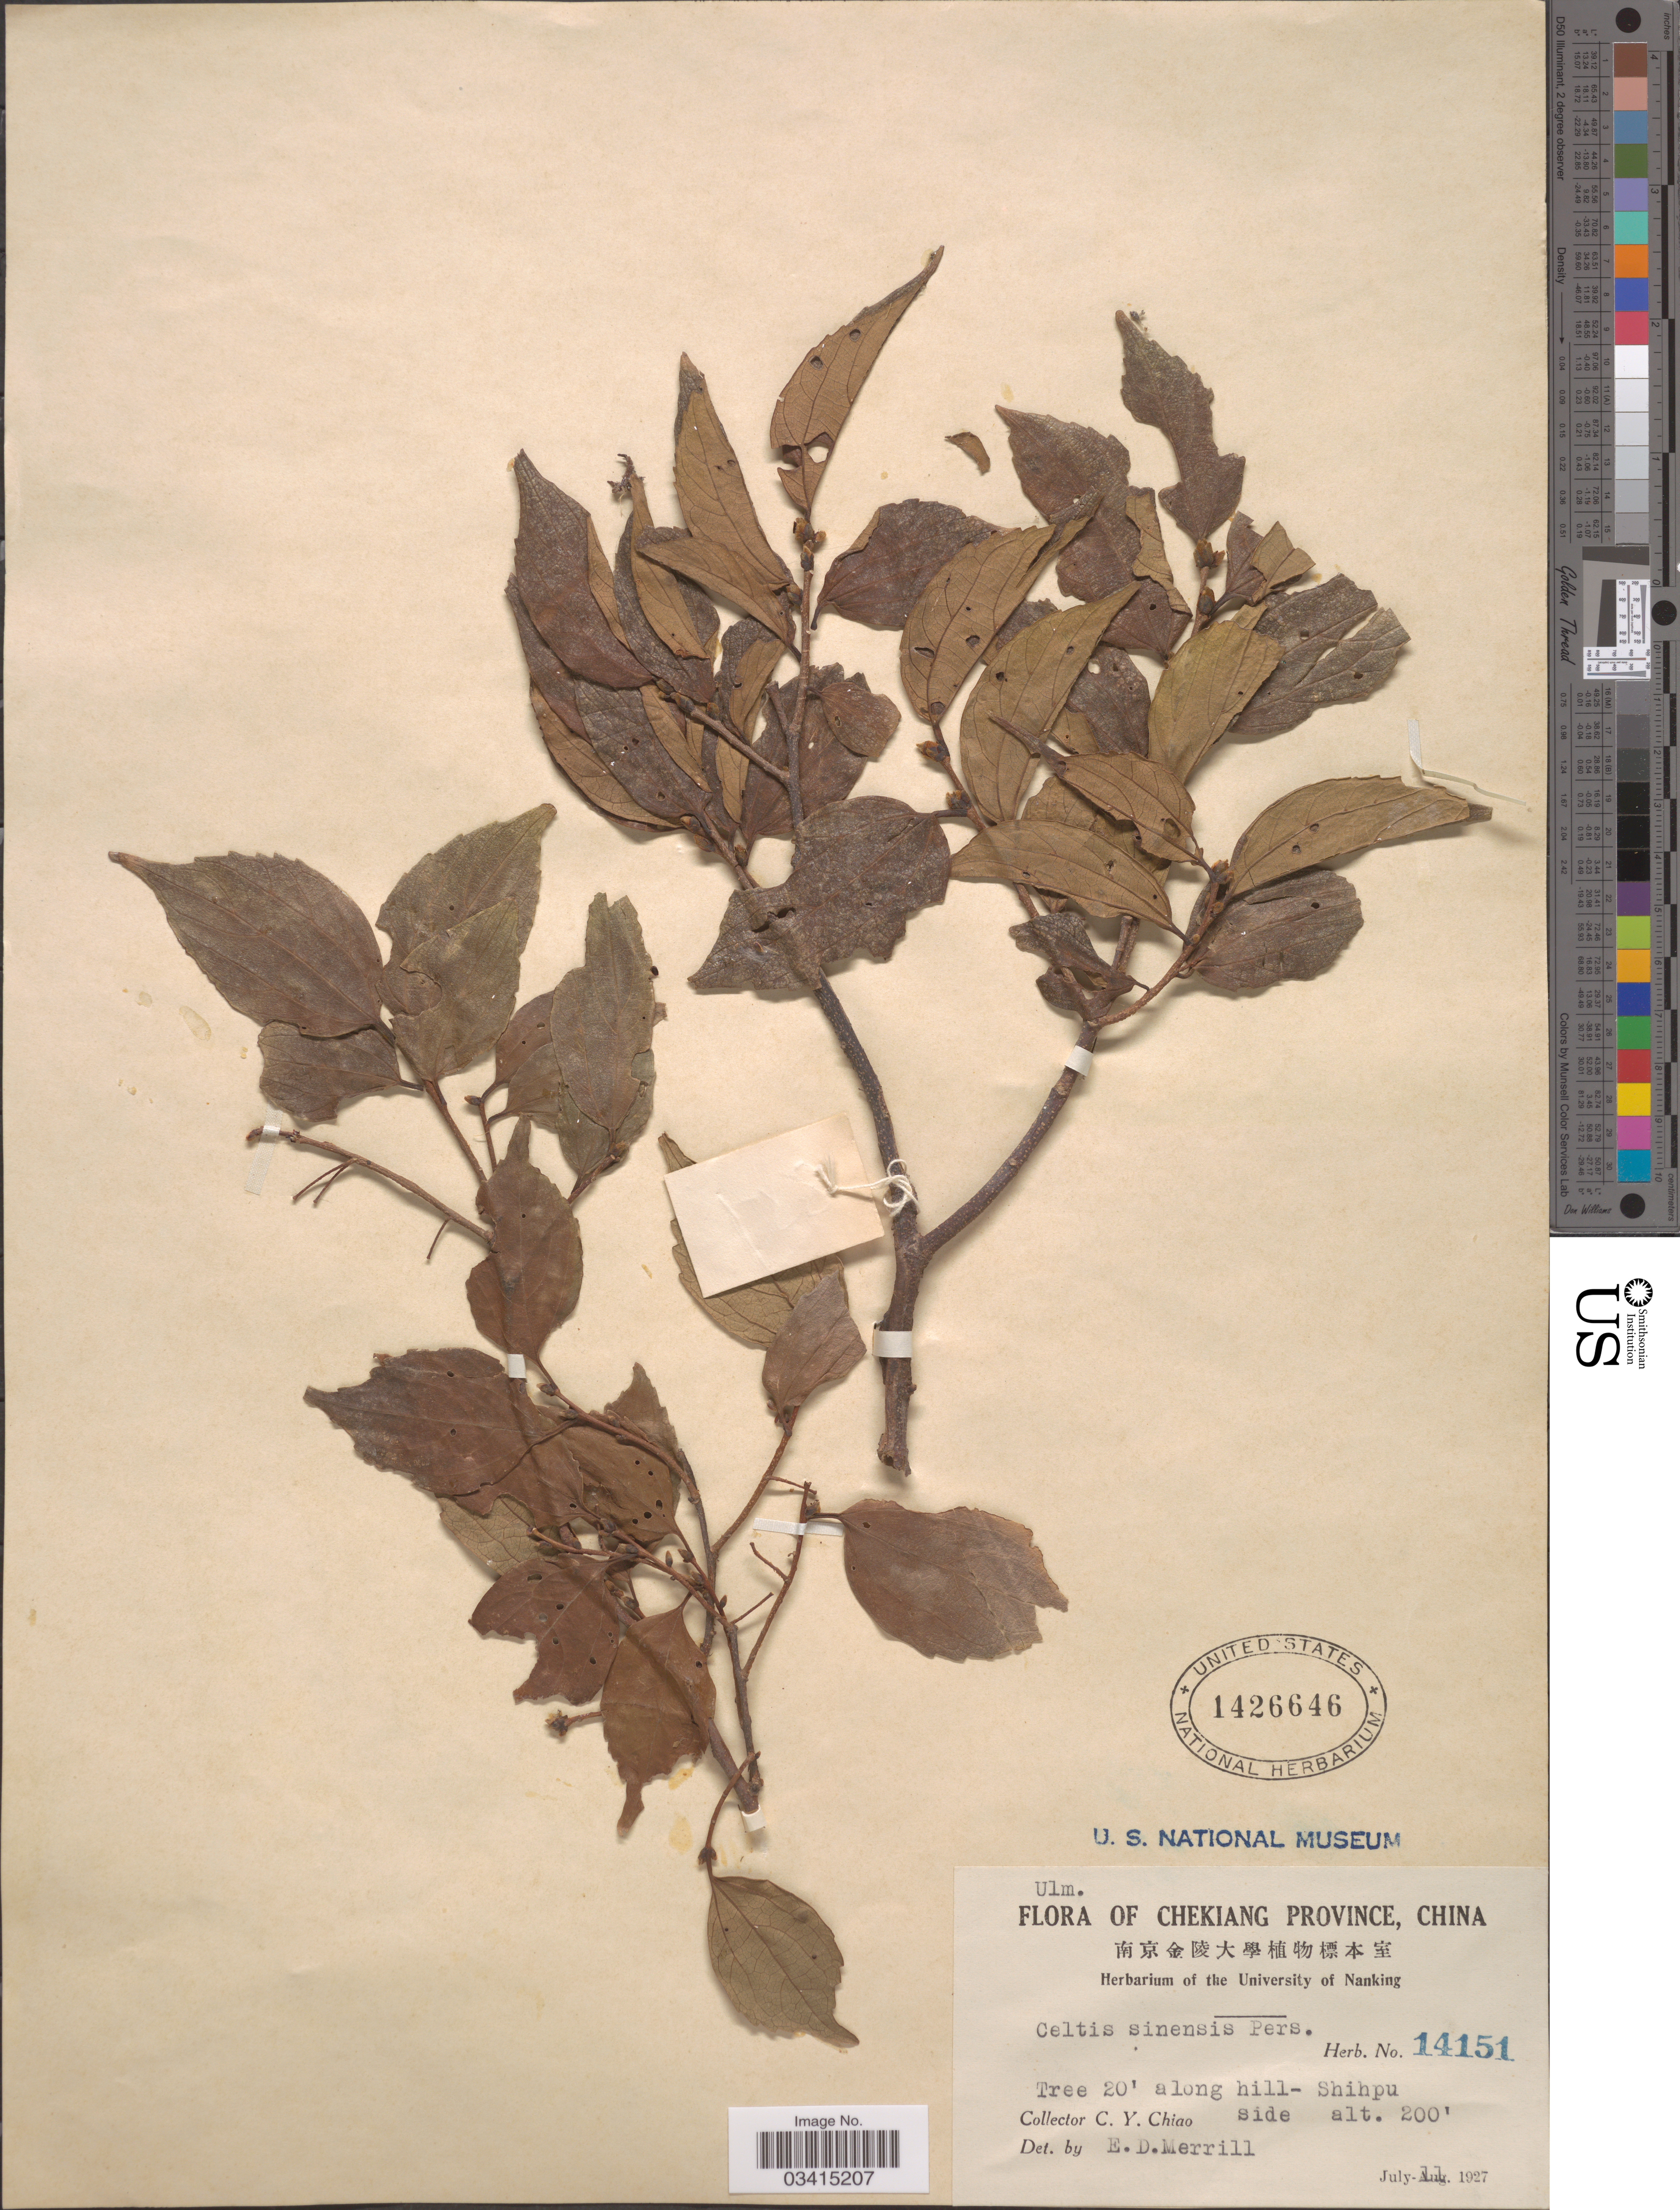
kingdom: Plantae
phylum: Tracheophyta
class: Magnoliopsida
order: Rosales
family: Cannabaceae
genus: Celtis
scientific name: Celtis sinensis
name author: Pers.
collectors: C. Y. Chiao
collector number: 14151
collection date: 1927-07-11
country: China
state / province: Zhejiang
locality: Chekiang Province. Shihpu.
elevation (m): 61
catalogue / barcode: US 1426646